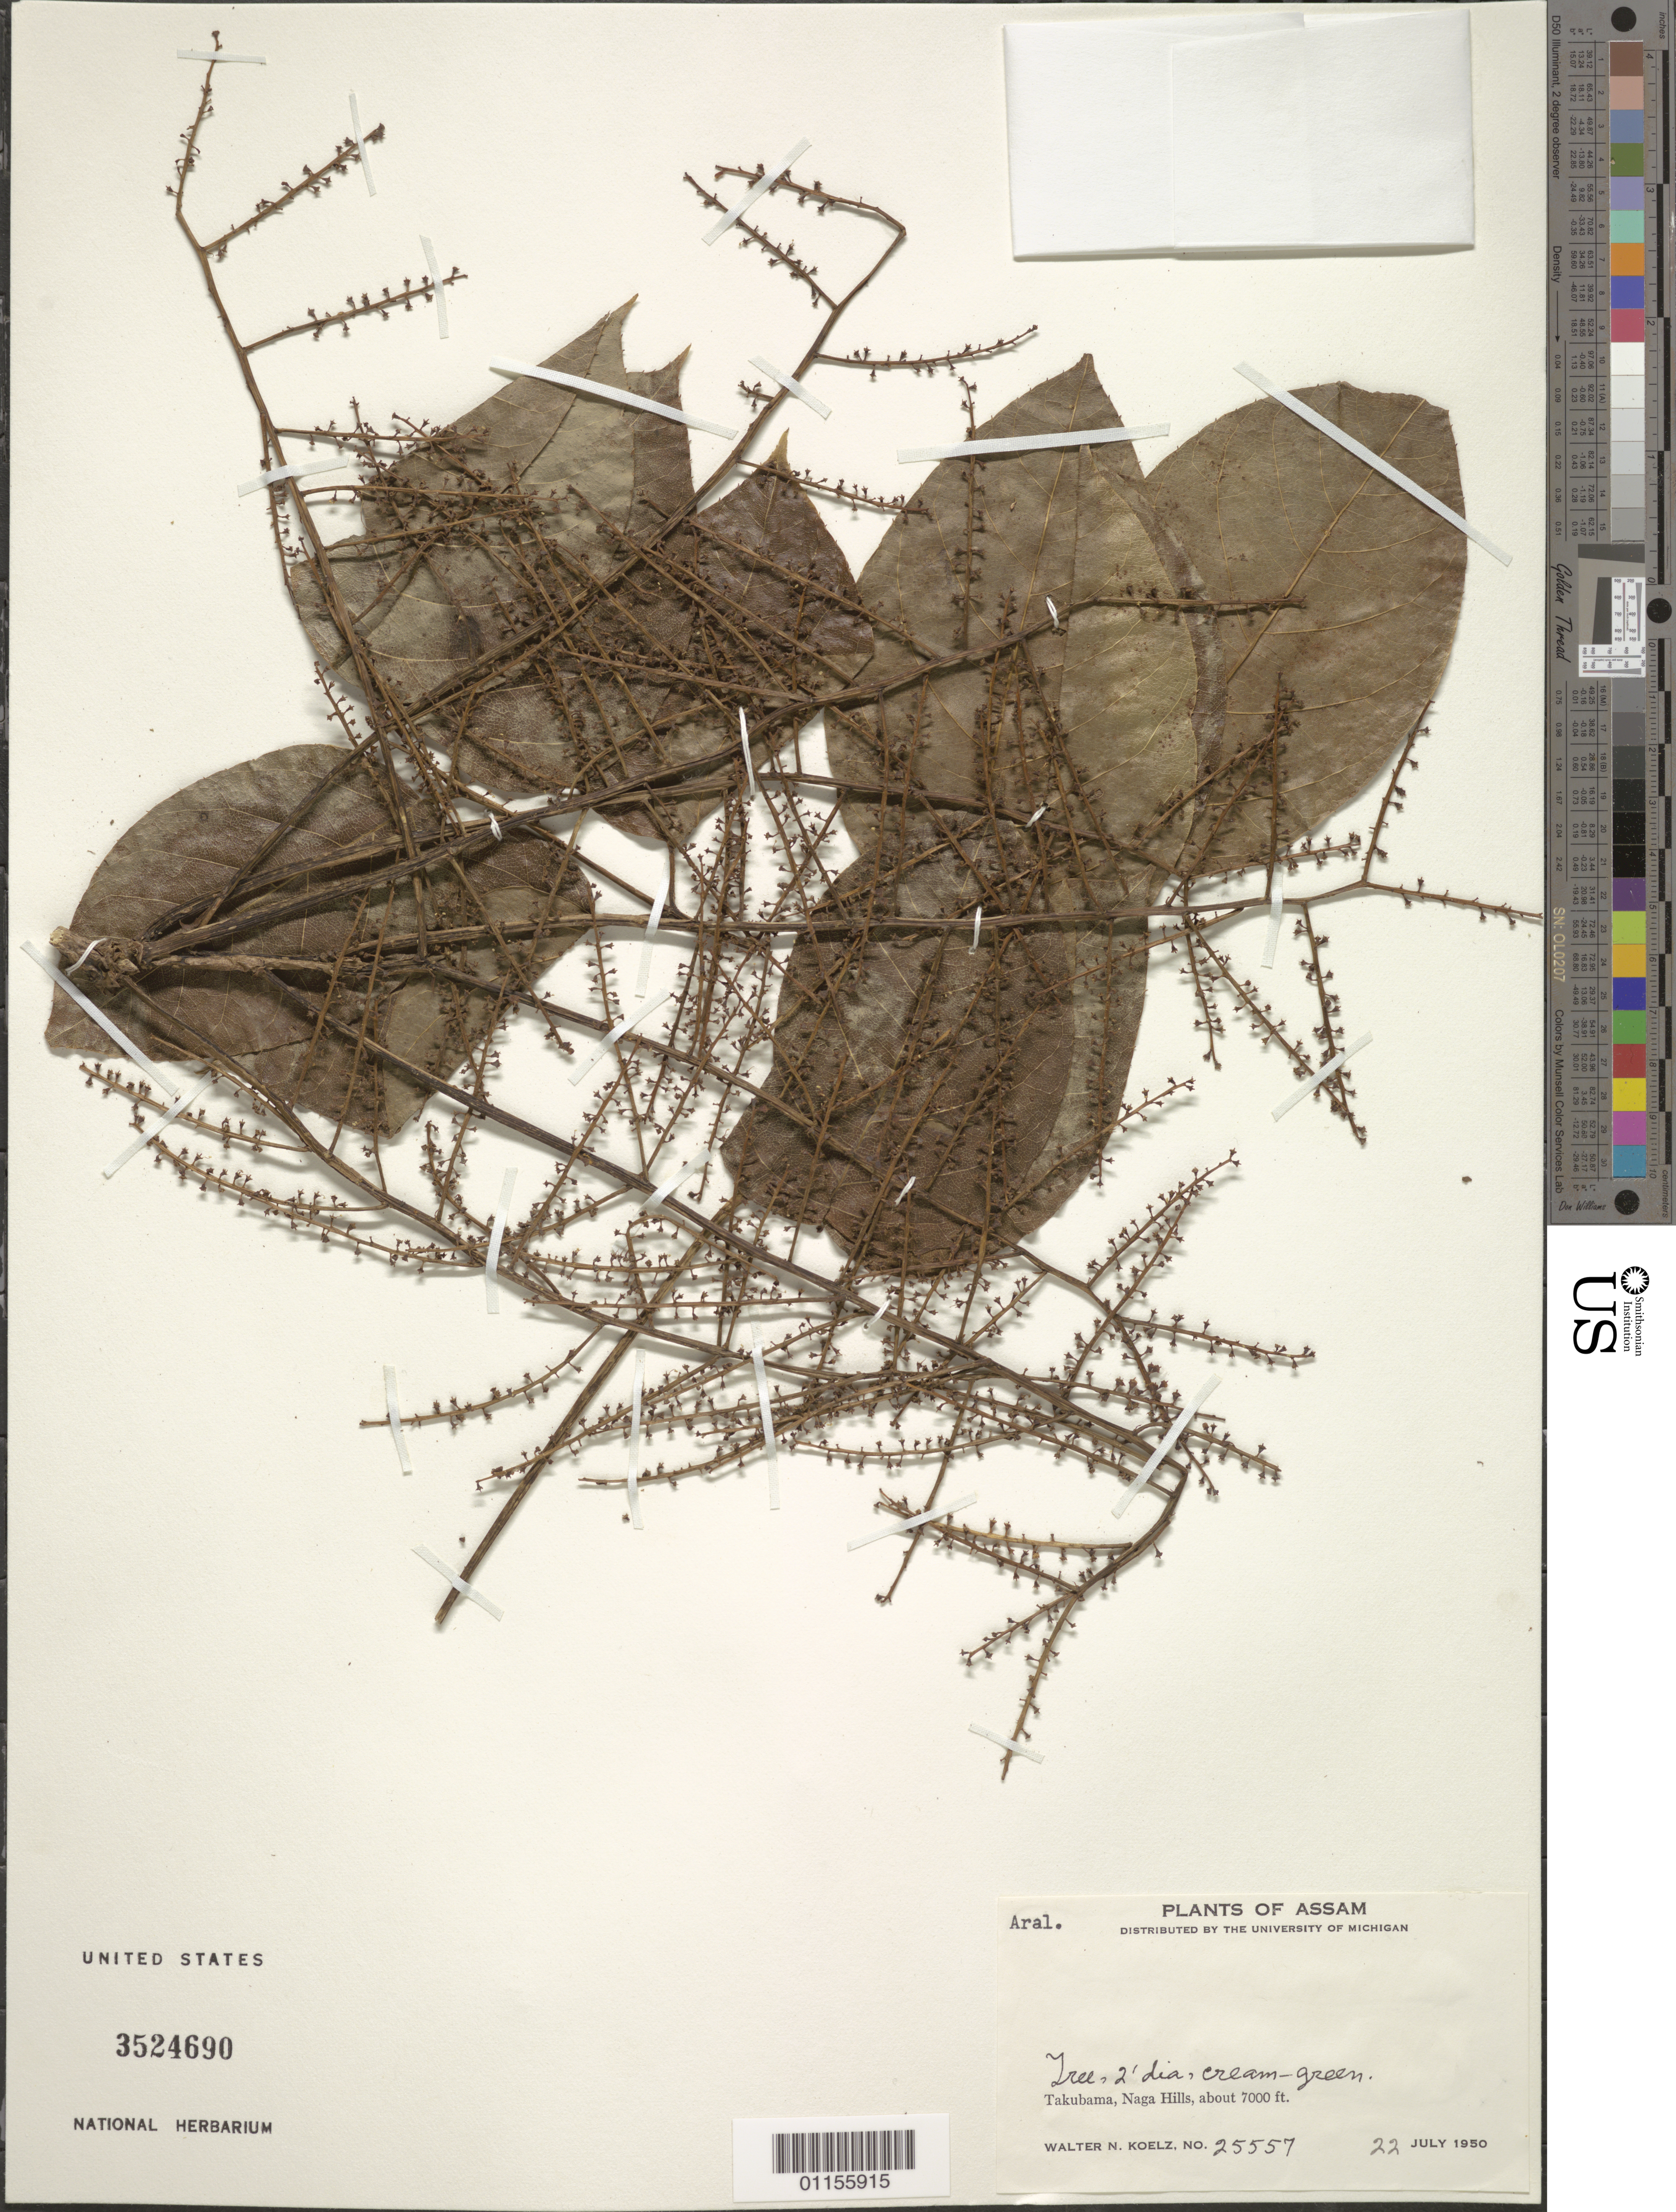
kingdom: Plantae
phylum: Tracheophyta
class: Magnoliopsida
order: Apiales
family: Araliaceae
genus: Aralia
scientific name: Aralia gintungensis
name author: C.Y. Wu ex K.M. Feng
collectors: W. N. Koelz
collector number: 25557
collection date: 1950-07-22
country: India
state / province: Assam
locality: Takubama, Naga Hills.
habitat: Tree.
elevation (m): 2134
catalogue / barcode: US 3524690